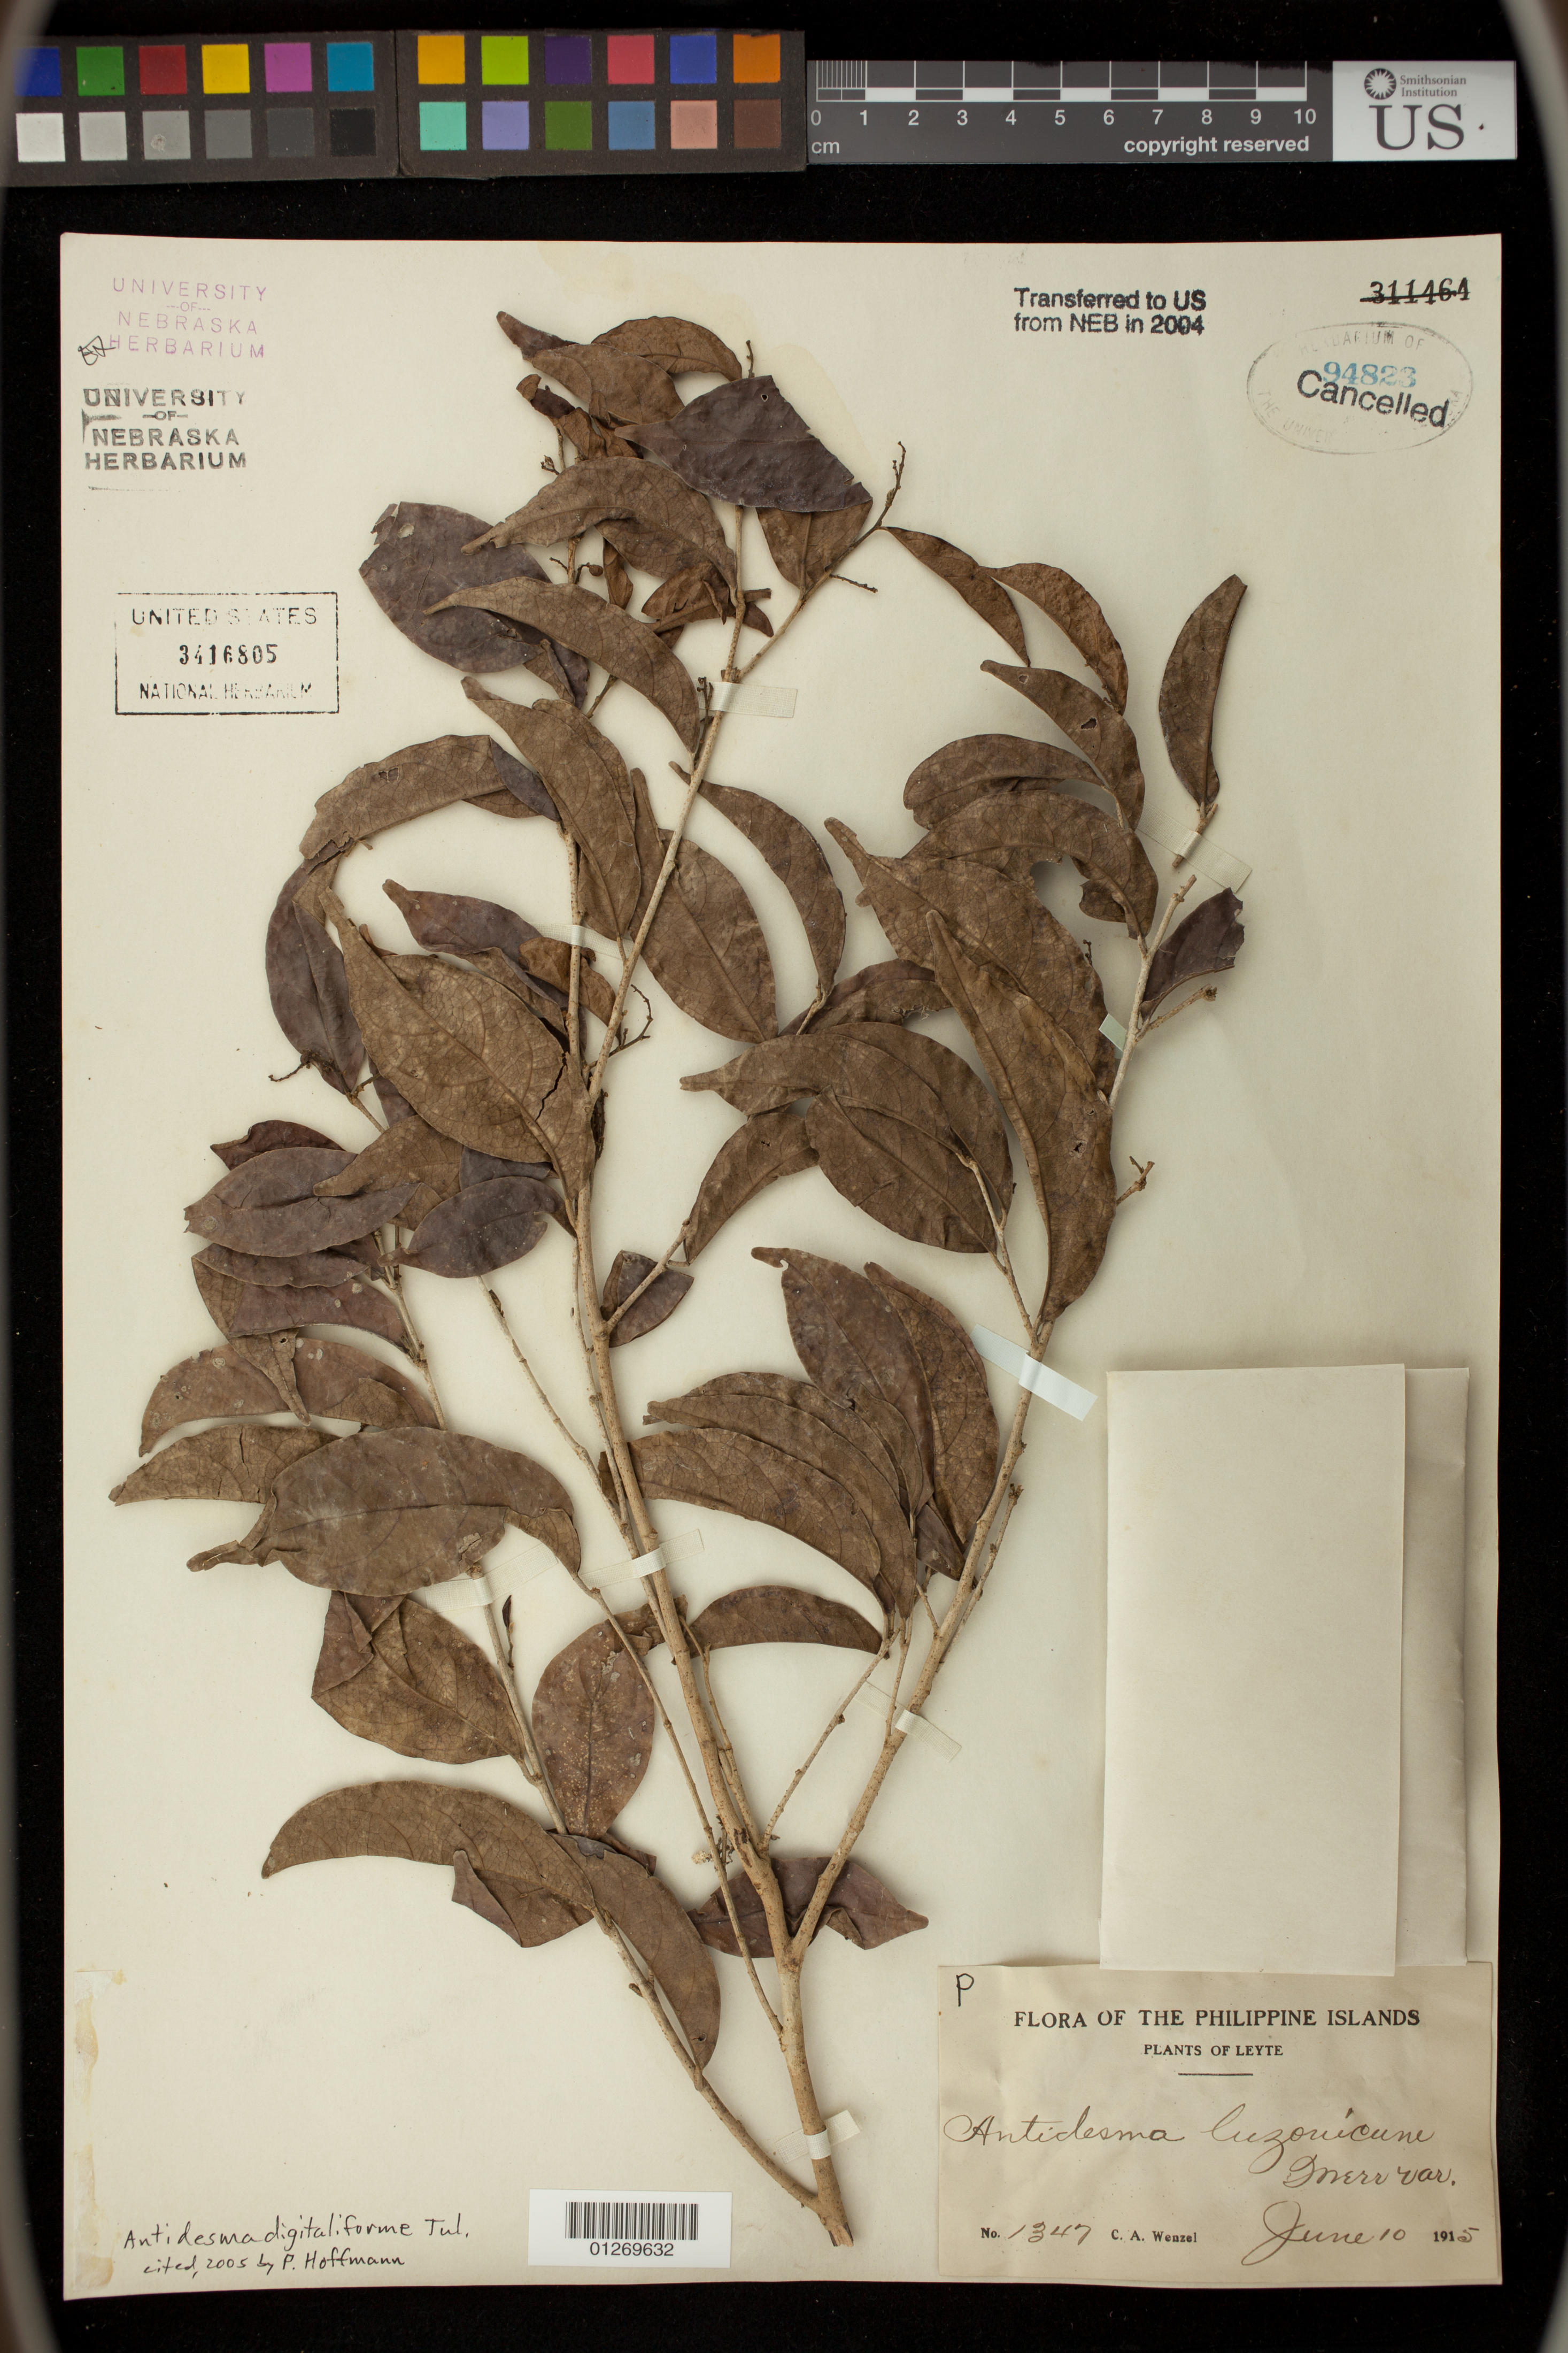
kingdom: Plantae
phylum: Tracheophyta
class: Magnoliopsida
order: Malpighiales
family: Phyllanthaceae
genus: Antidesma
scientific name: Antidesma digitaliforme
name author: Tul.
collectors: C. Wenzel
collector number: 1347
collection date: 1915-06-10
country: Philippines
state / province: Eastern Visayas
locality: Leyte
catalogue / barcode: US 3416805